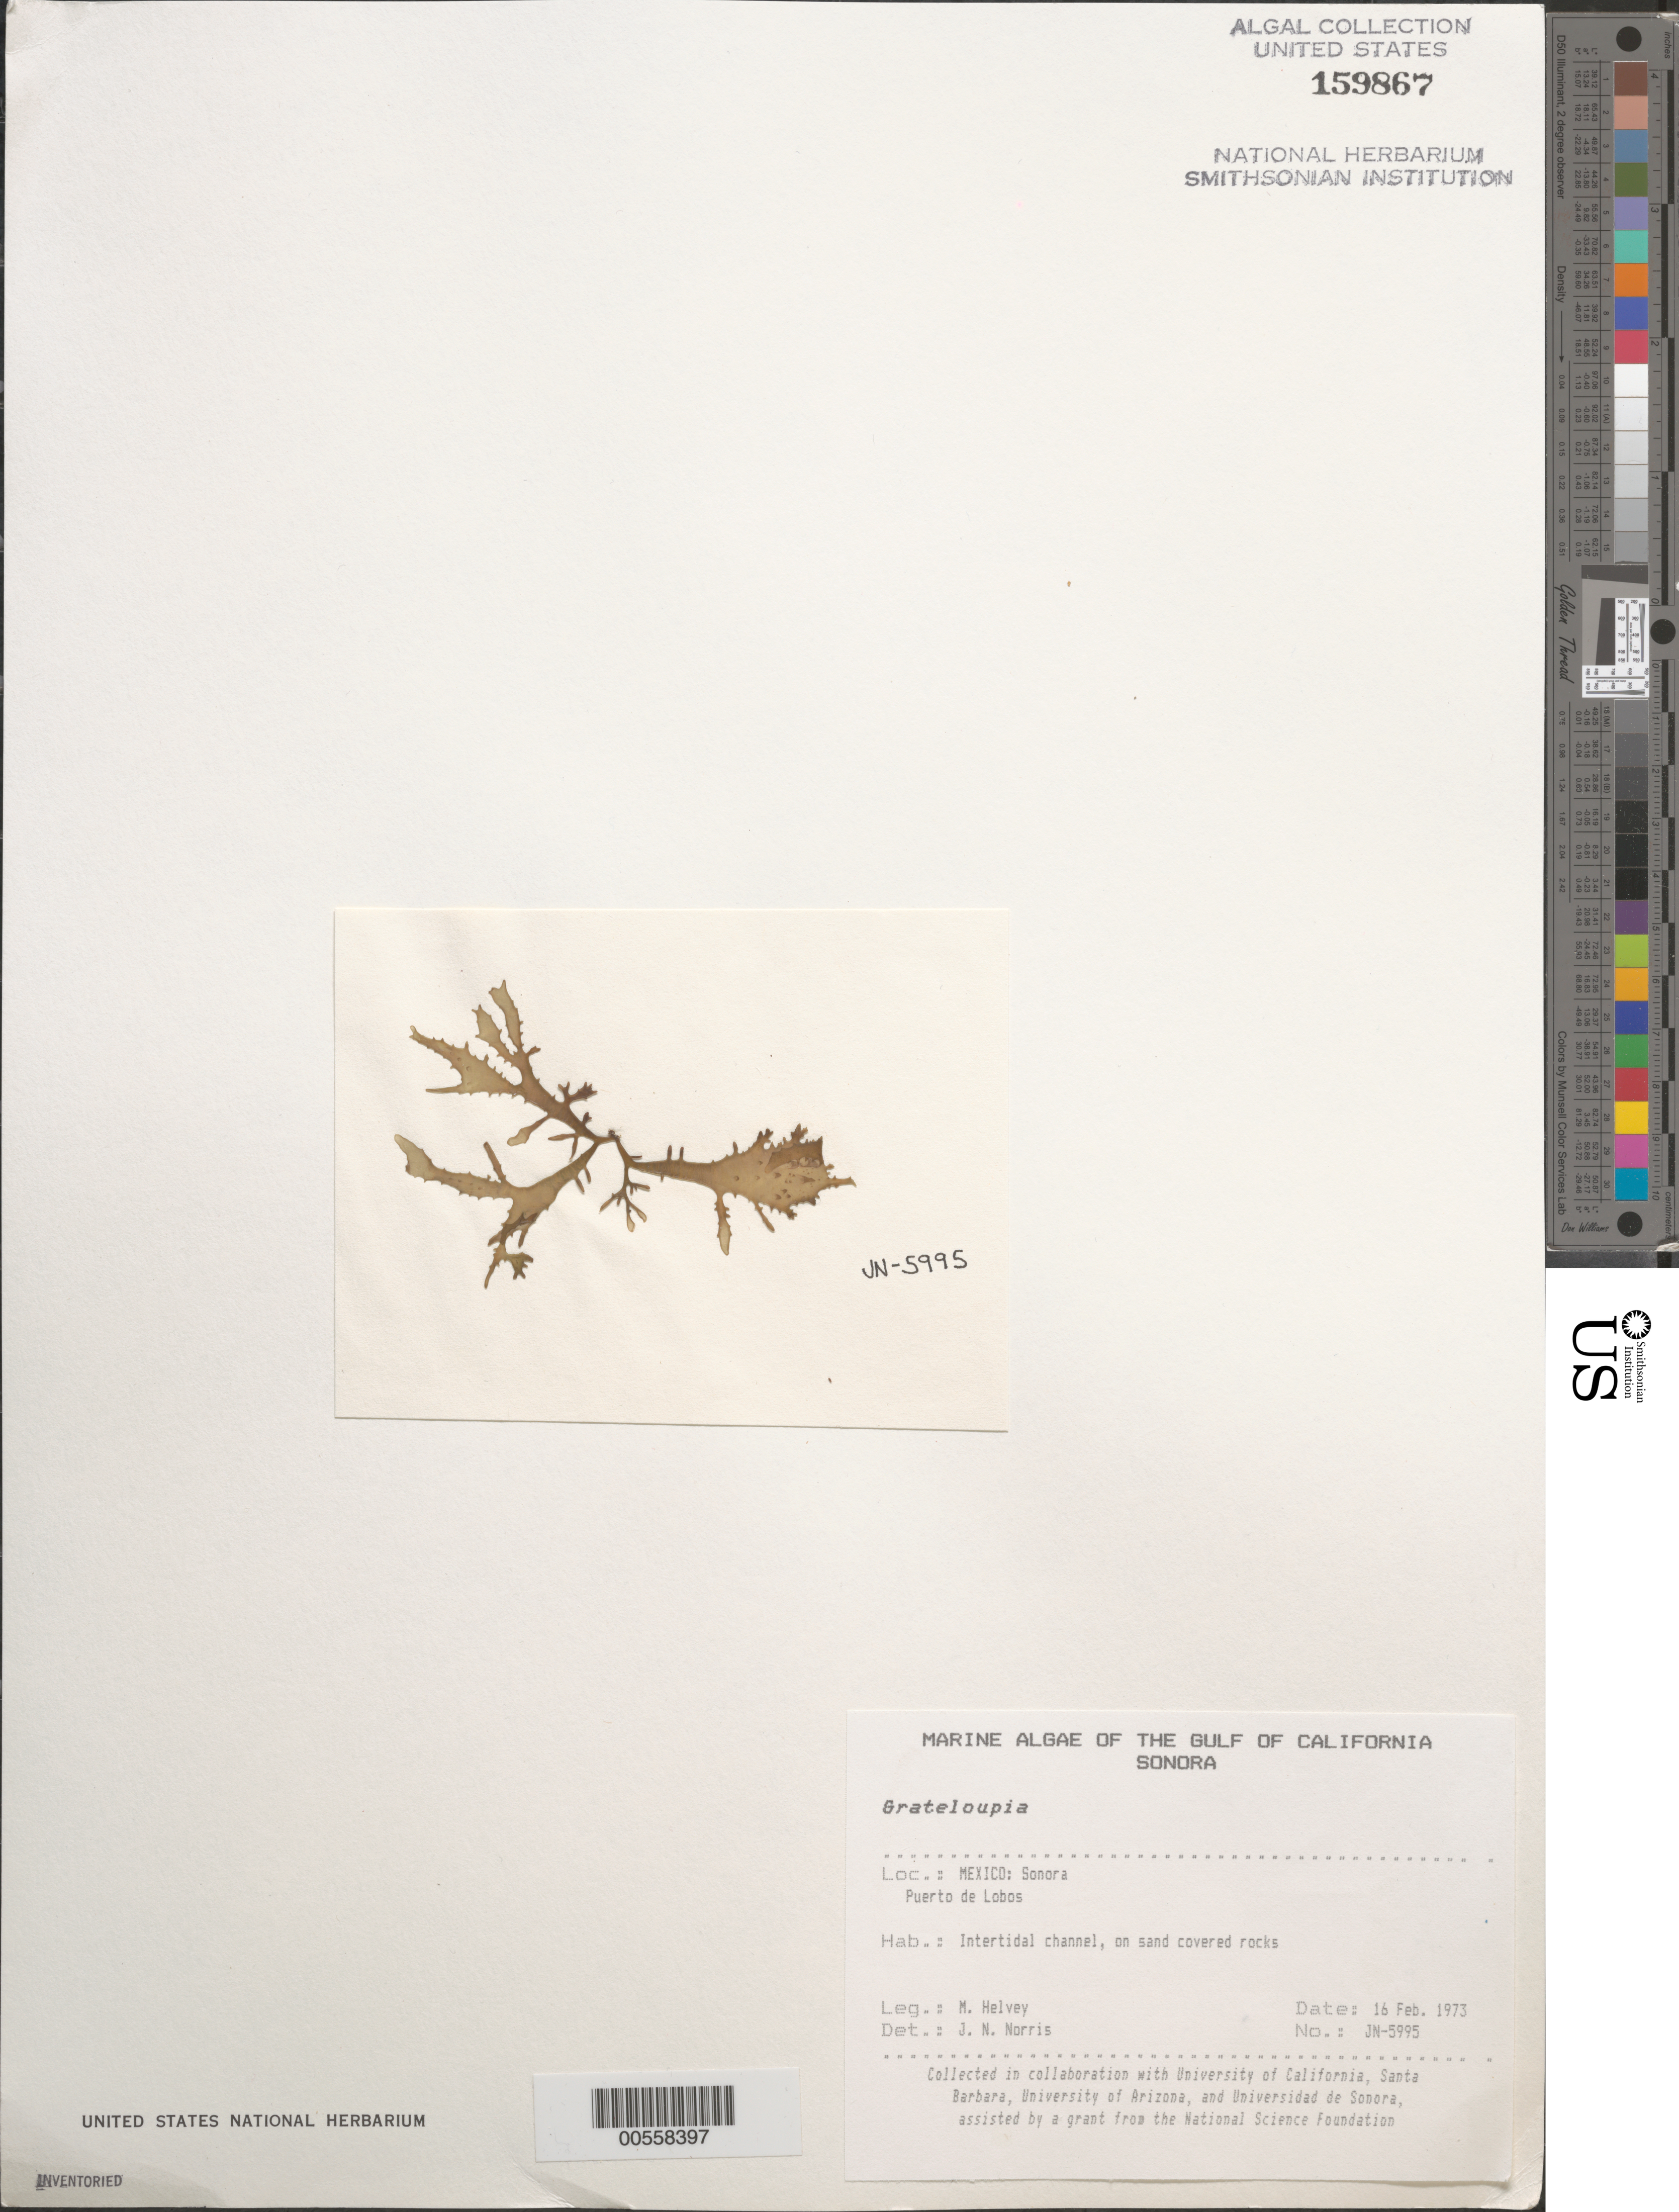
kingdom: Plantae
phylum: Rhodophyta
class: Florideophyceae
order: Halymeniales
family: Halymeniaceae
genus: Grateloupia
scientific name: Grateloupia sp.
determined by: Norris, James N.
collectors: M. Helvey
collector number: Jn-5995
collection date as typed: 16 Feb 1973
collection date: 1973-02-16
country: Mexico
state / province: Sonora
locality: Puerto de lobos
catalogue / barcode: US 159867